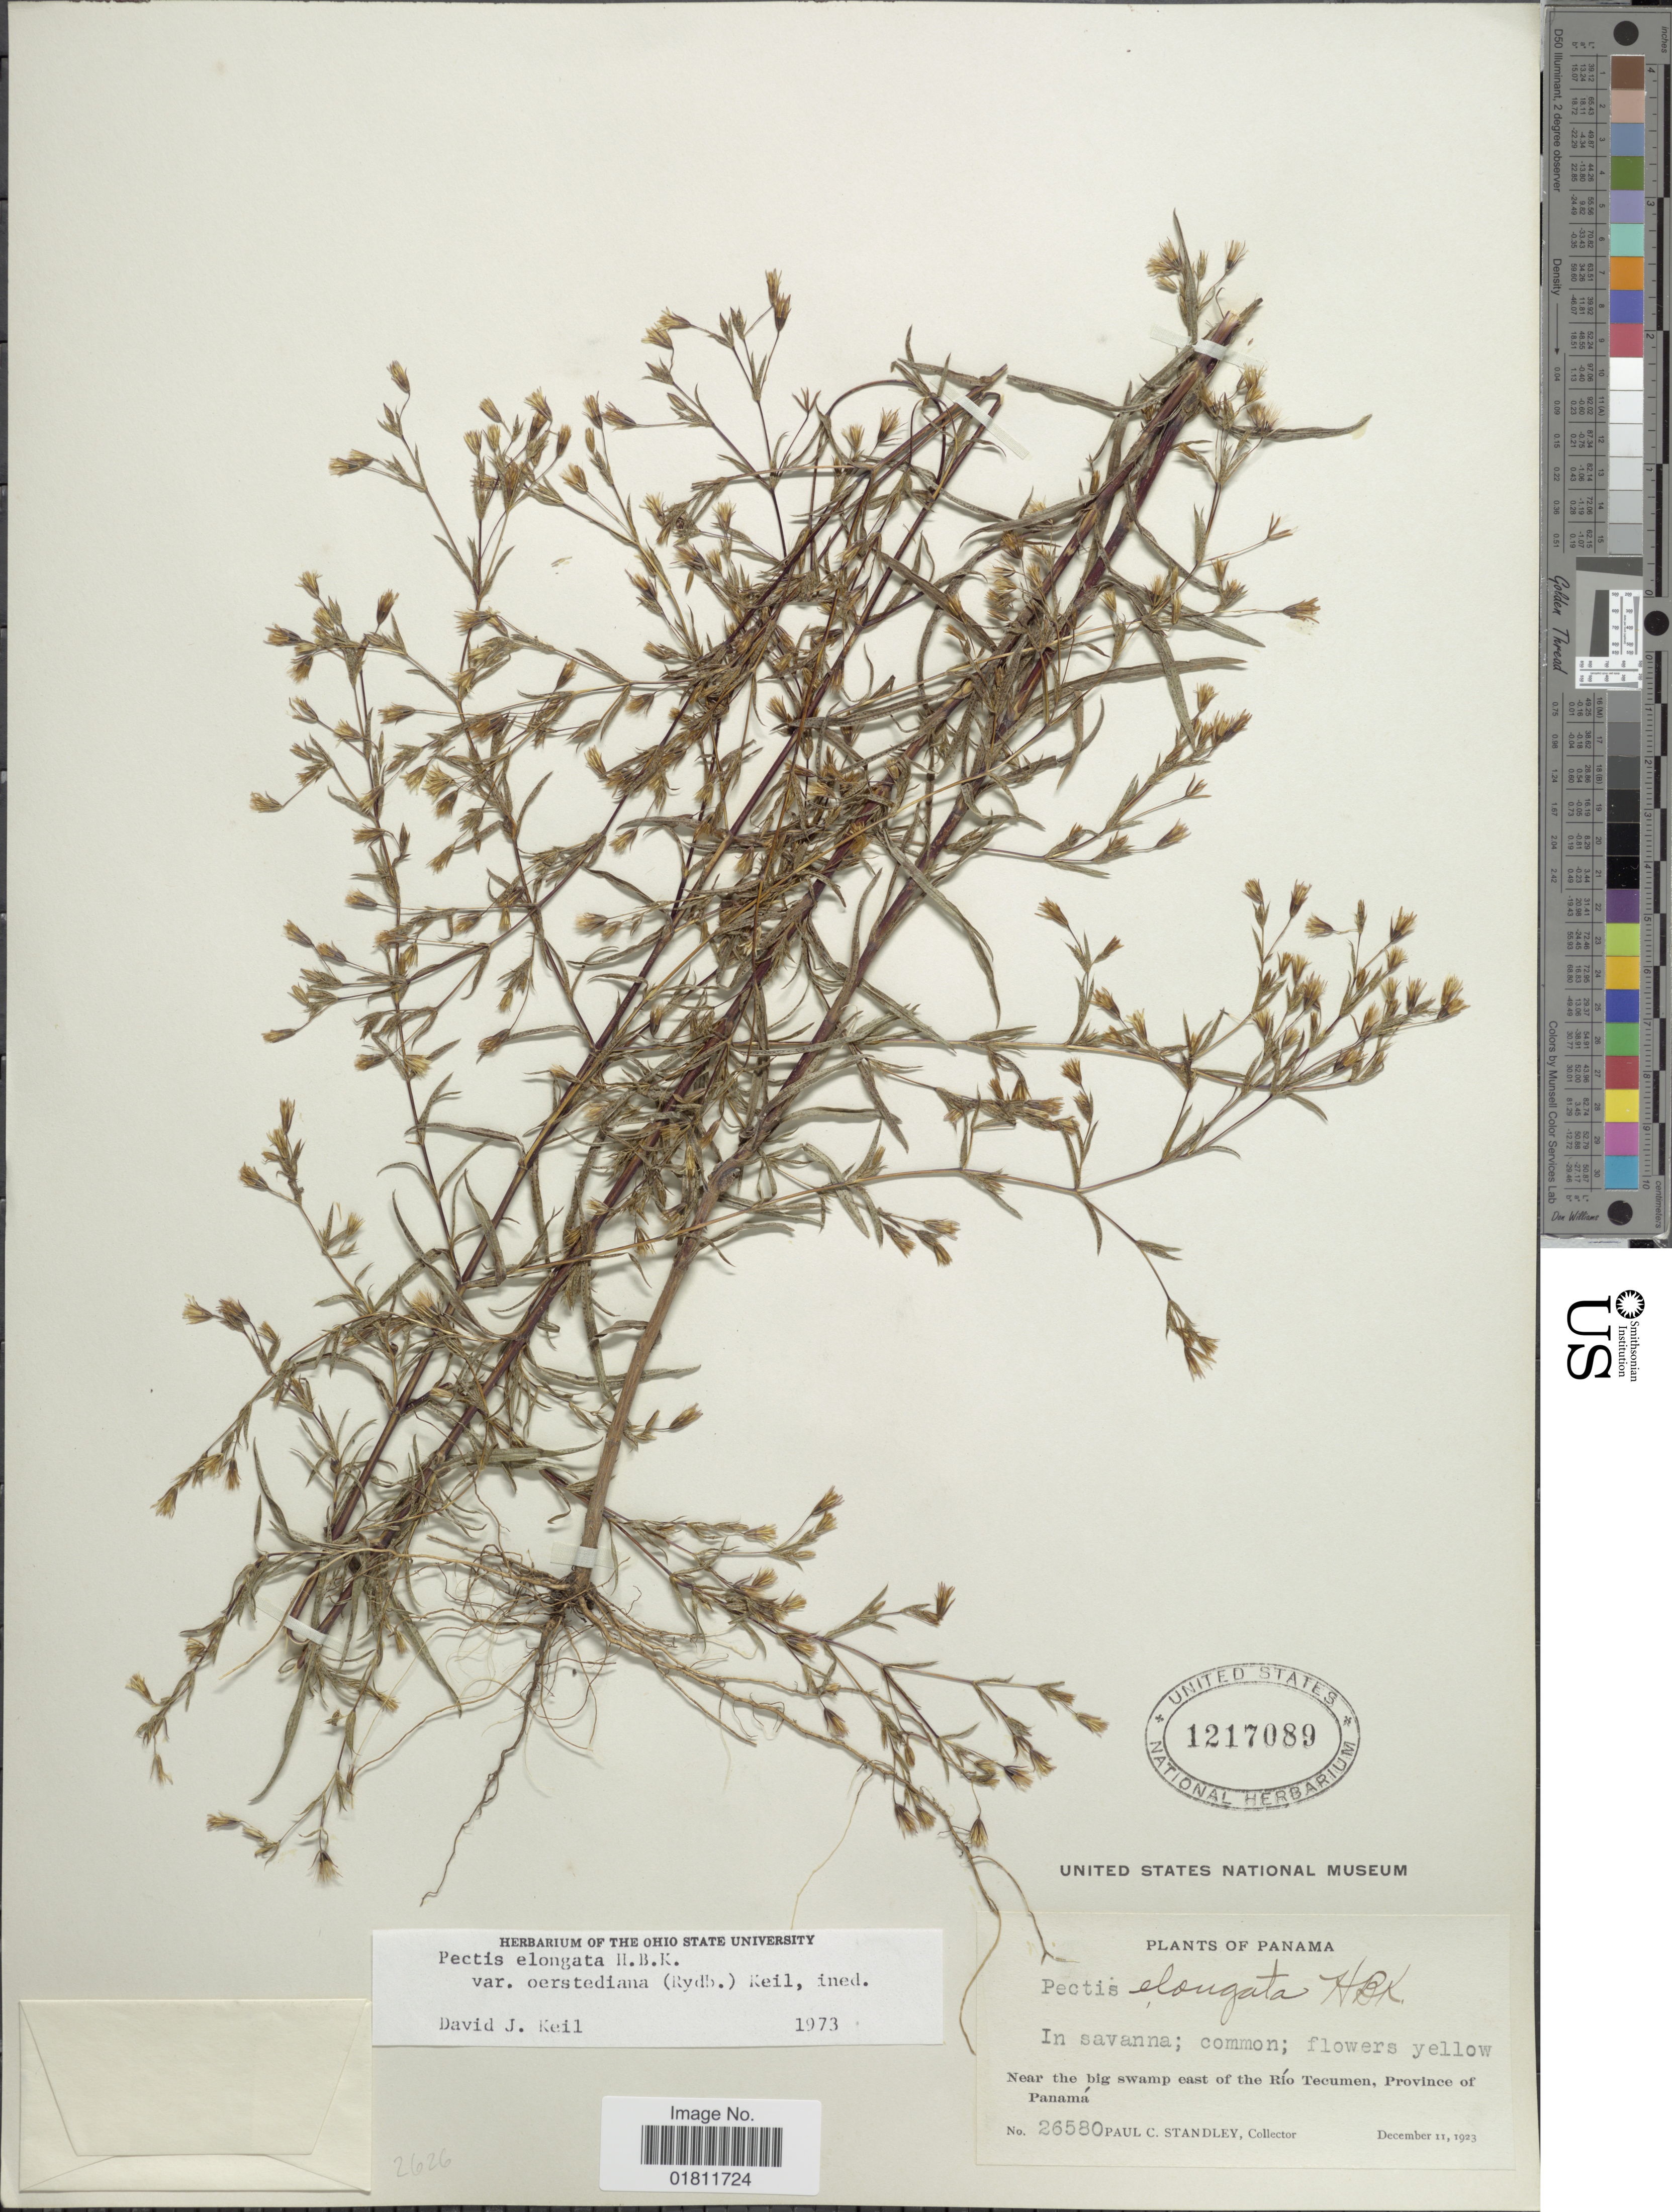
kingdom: Plantae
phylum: Tracheophyta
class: Magnoliopsida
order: Asterales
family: Asteraceae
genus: Pectis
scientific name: Pectis elongata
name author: Kunth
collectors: P. C. Standley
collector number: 26580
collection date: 1923-12-11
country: Panama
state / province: Panamá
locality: Near the bog swamp east of the Rio Tecumen, Province of Panama.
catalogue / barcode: US 1217089